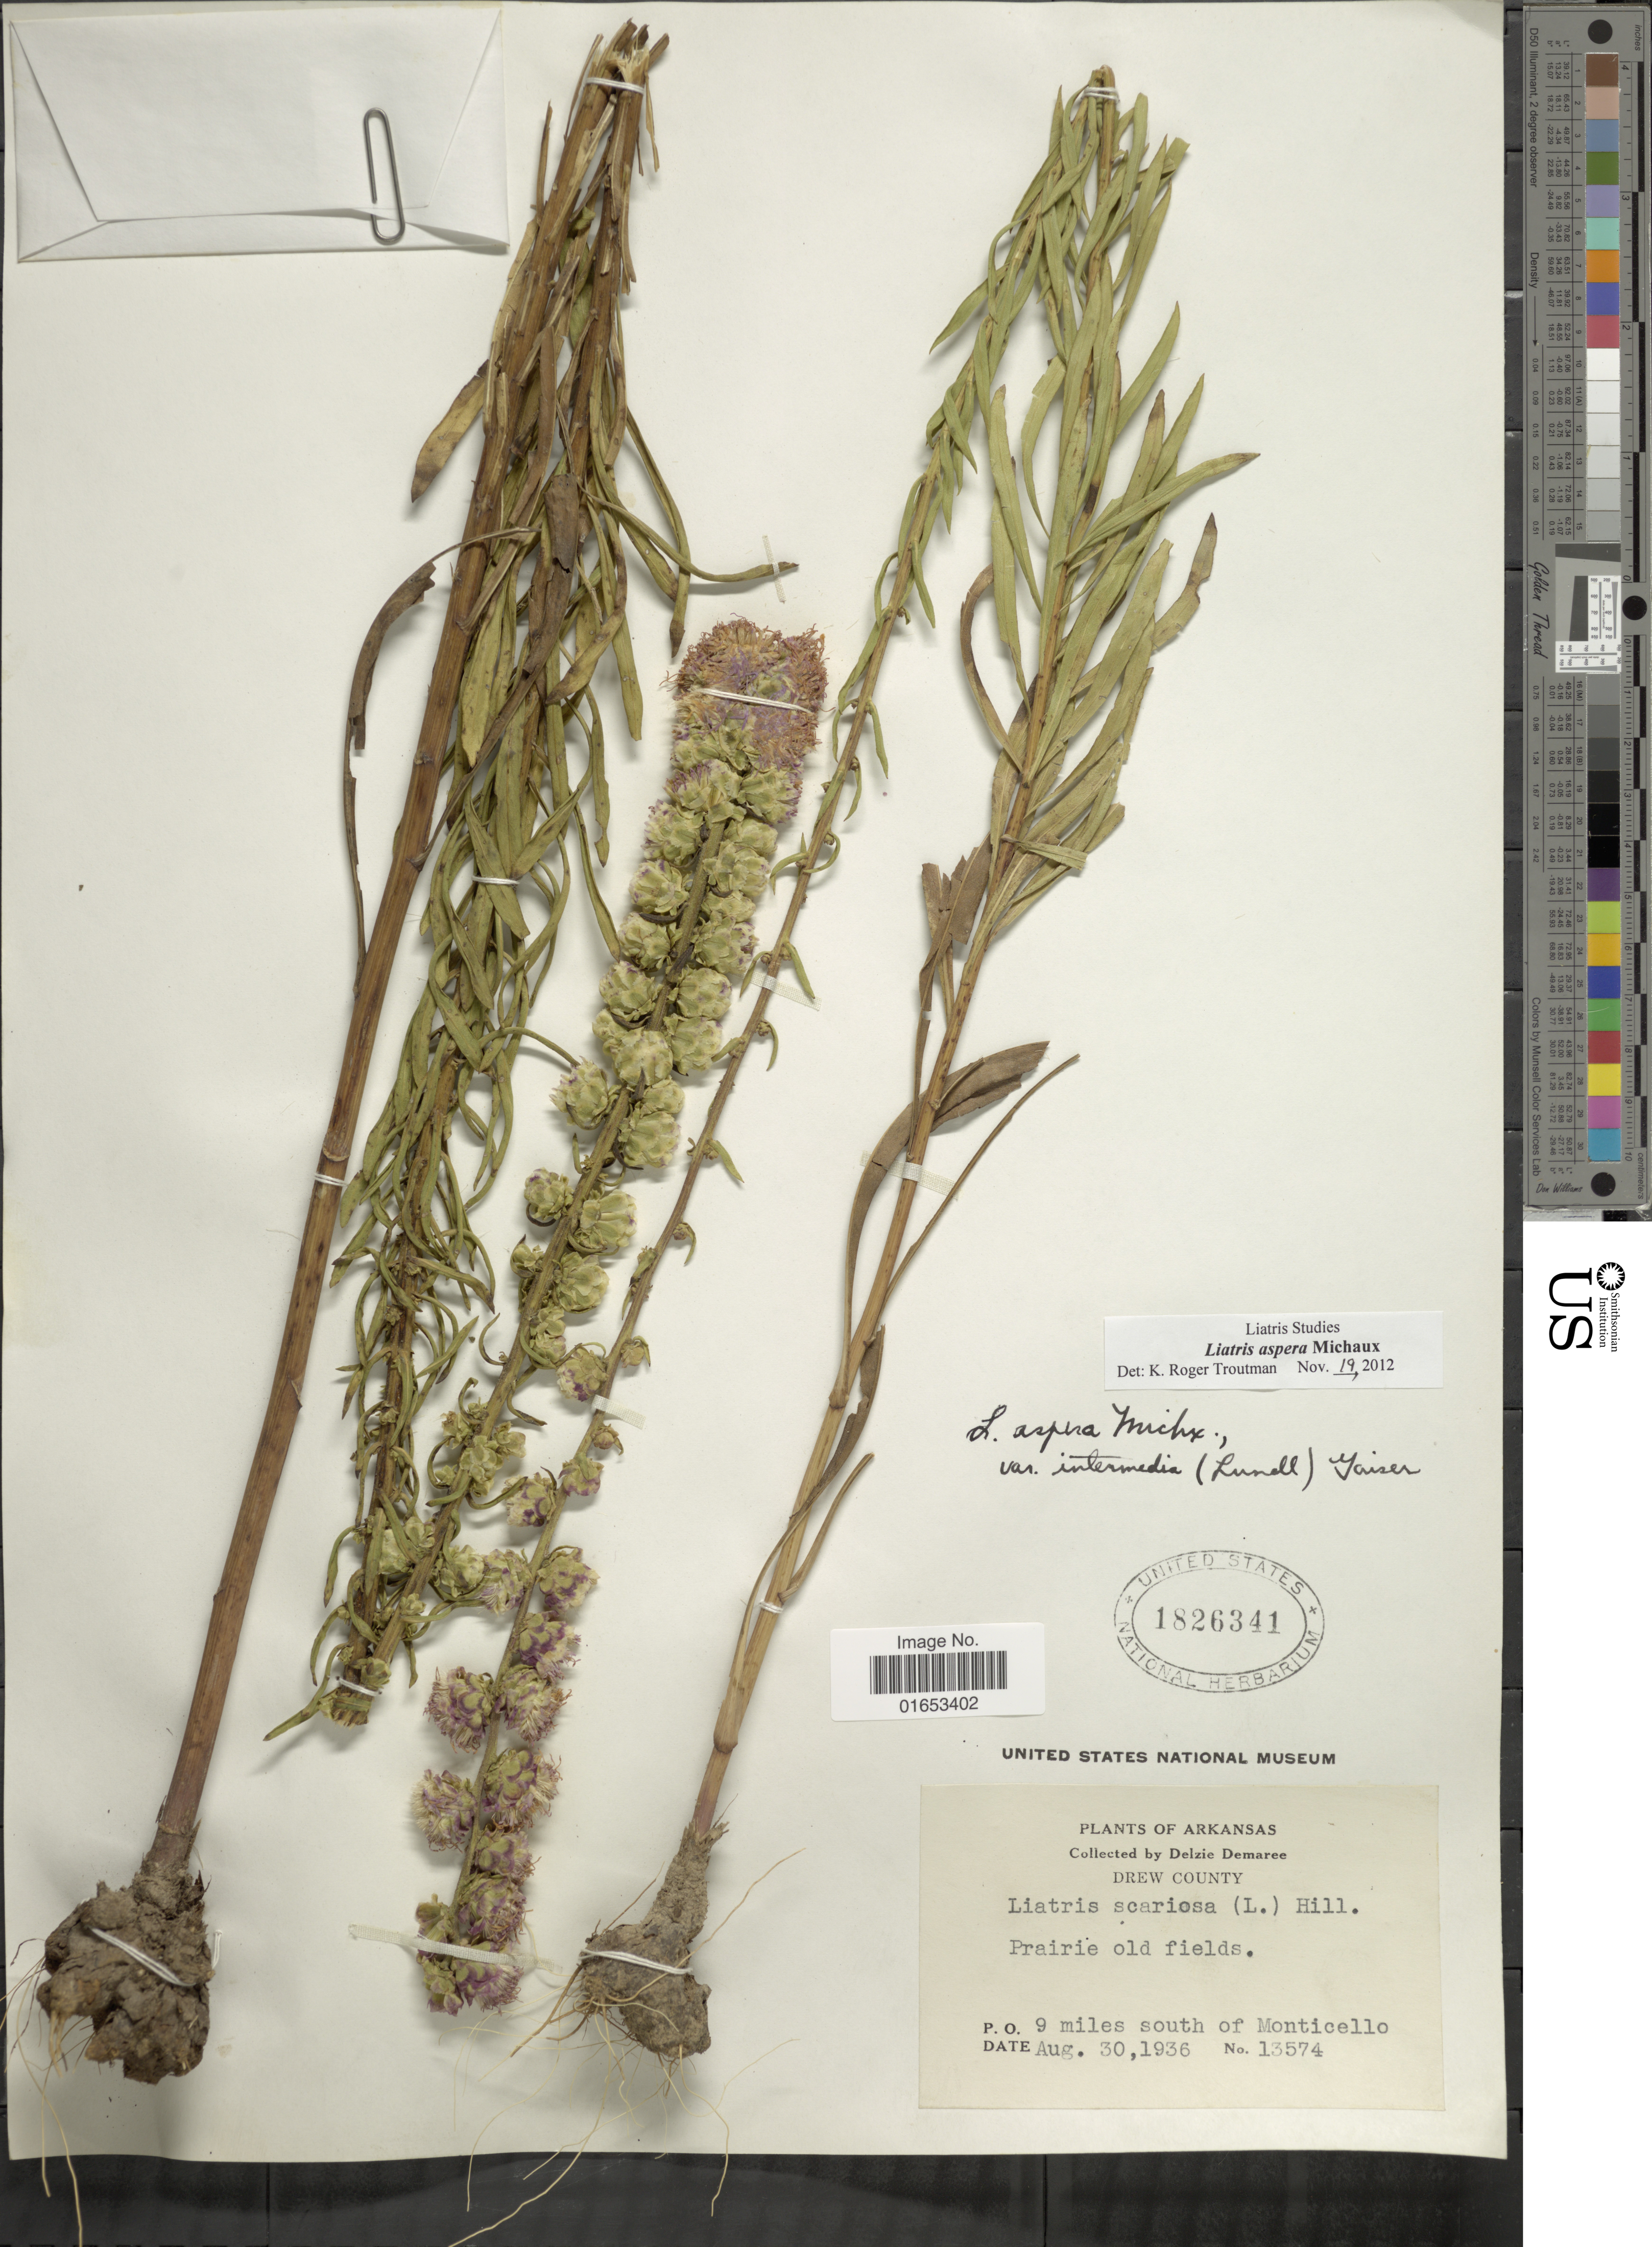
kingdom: Plantae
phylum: Tracheophyta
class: Magnoliopsida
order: Asterales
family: Asteraceae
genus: Liatris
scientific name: Liatris aspera var. intermedia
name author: (Lunell) Gaiser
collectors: D. Demaree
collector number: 13574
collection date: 1936-08-30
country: United States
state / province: Arkansas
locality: Drew County, Prairie old fields, 9 miles south of Monticello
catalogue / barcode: US 1826341